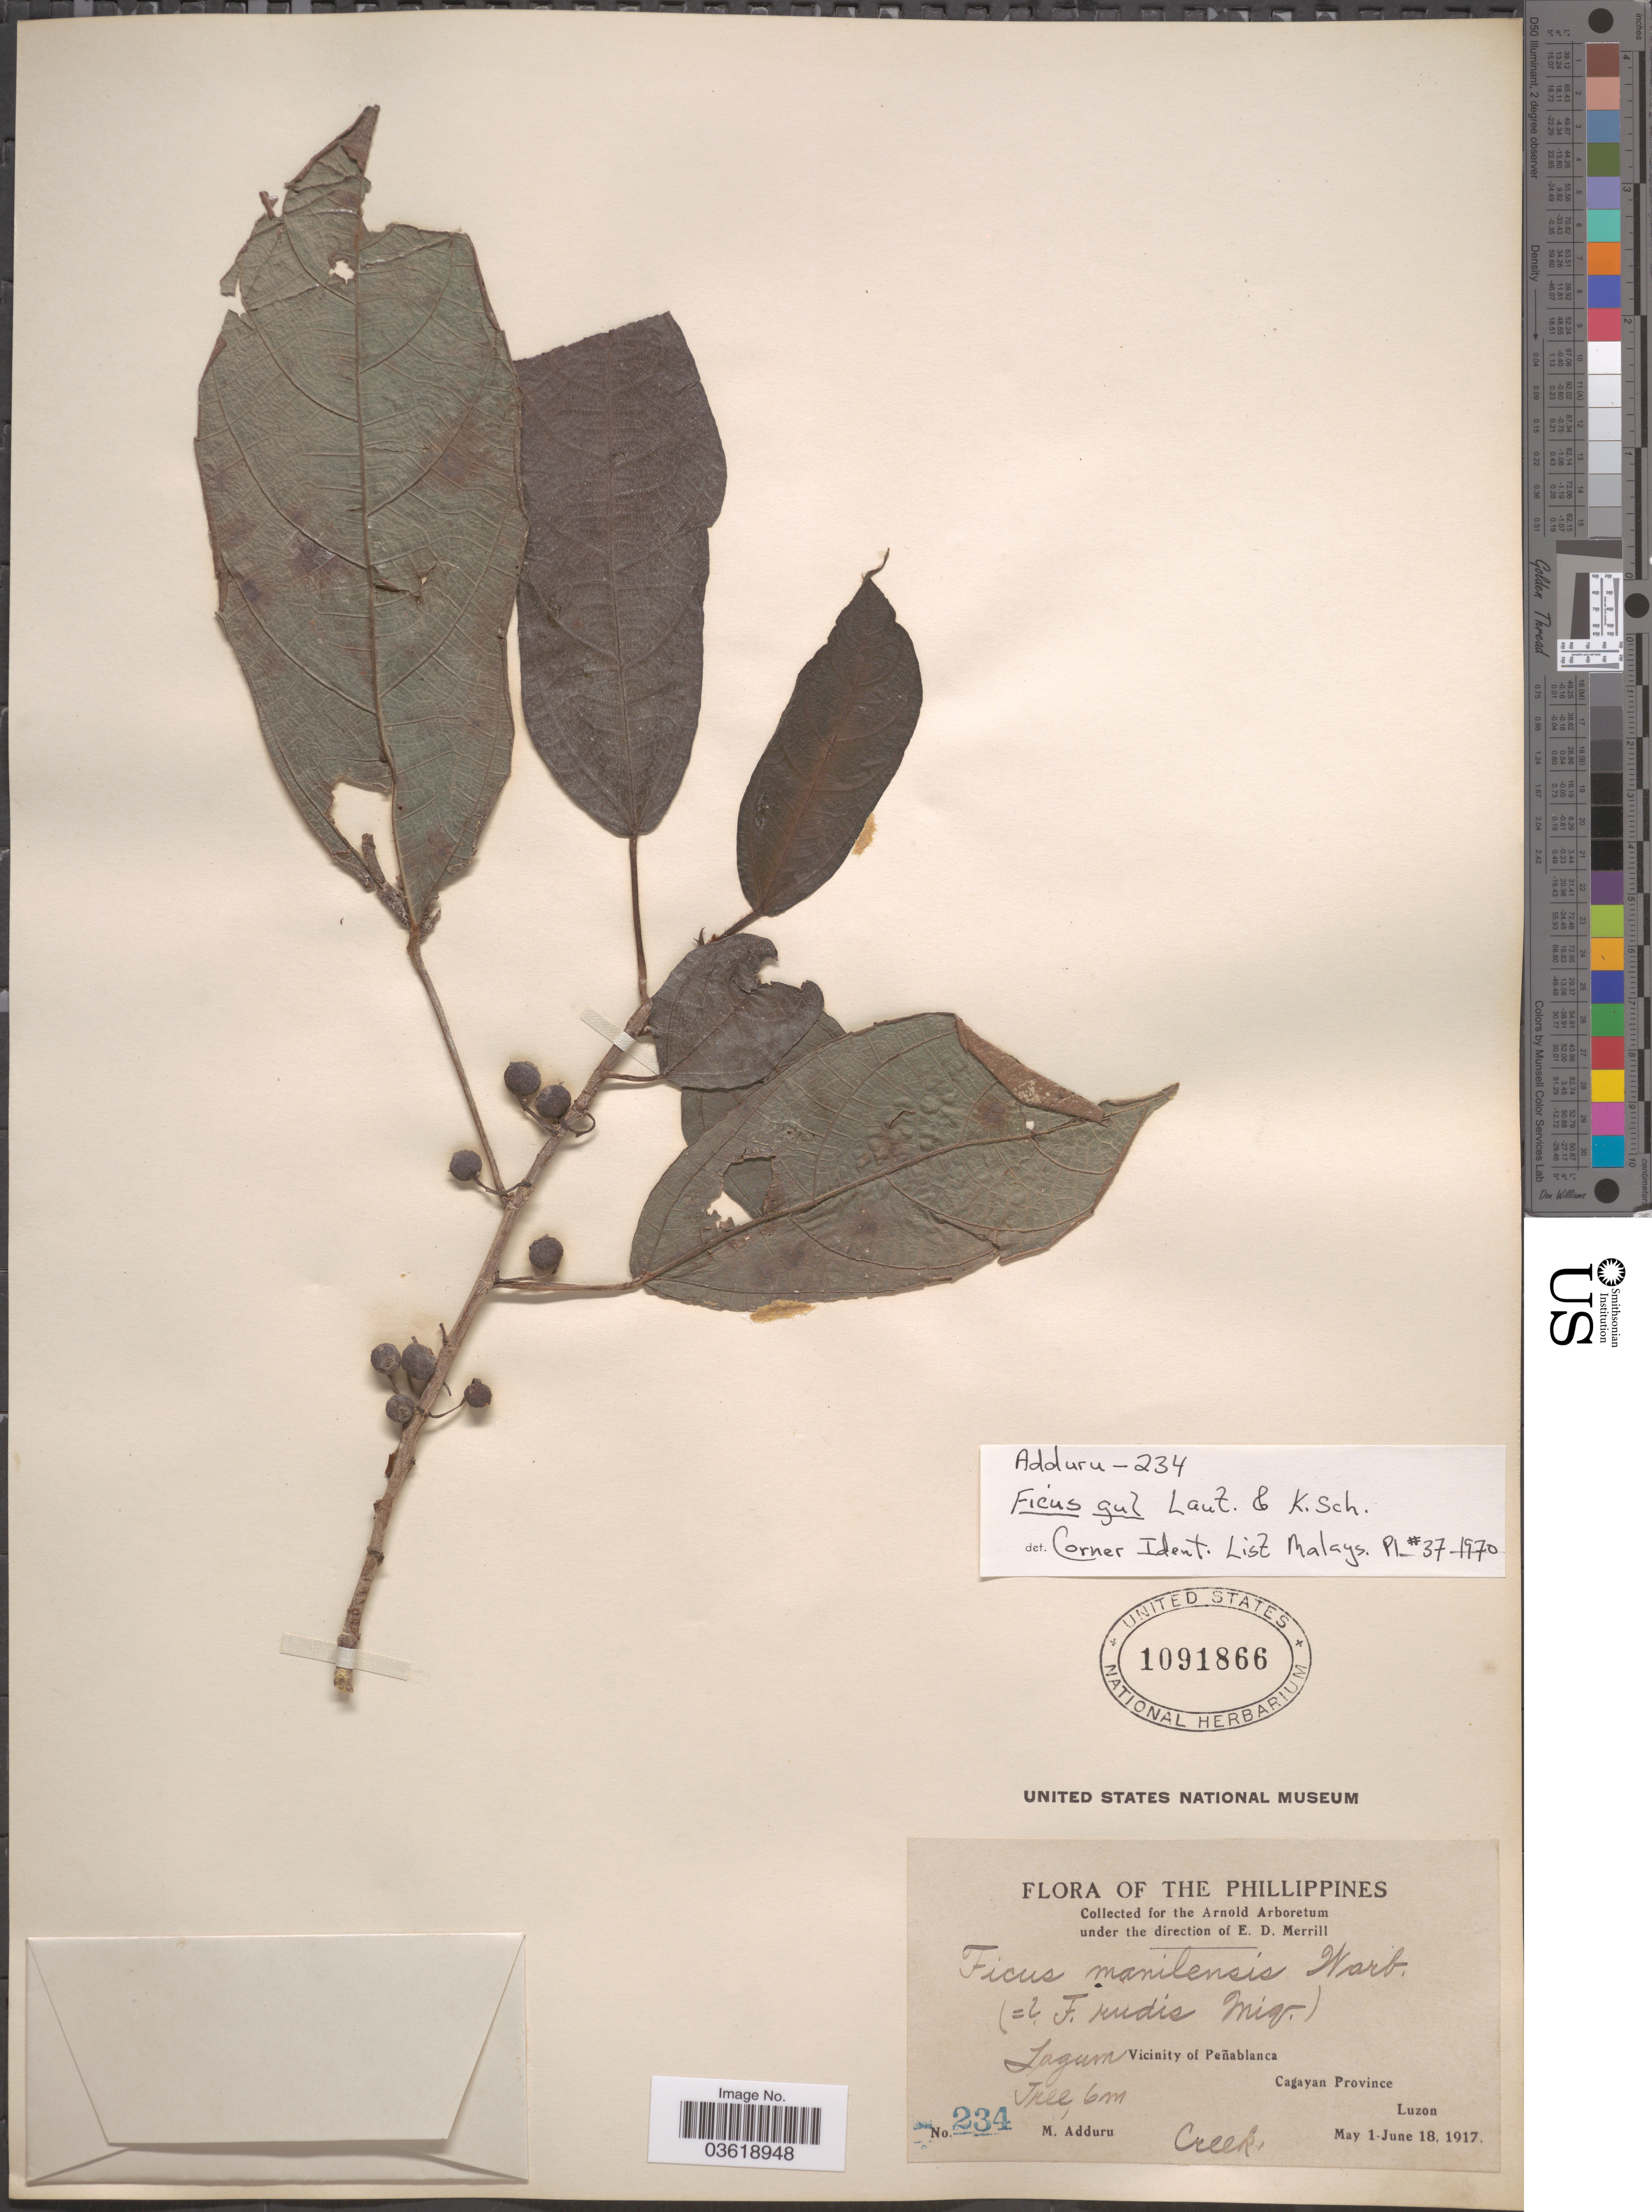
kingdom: Plantae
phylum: Tracheophyta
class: Magnoliopsida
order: Rosales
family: Moraceae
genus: Ficus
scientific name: Ficus gul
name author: Lauterb. & K. Schum.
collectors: M. Adduru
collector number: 234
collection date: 1917-05-01/1917-06-18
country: Philippines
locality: Lagum Vicinity of Peñablanca. Cagayan Province. Luzon.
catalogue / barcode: US 1091866